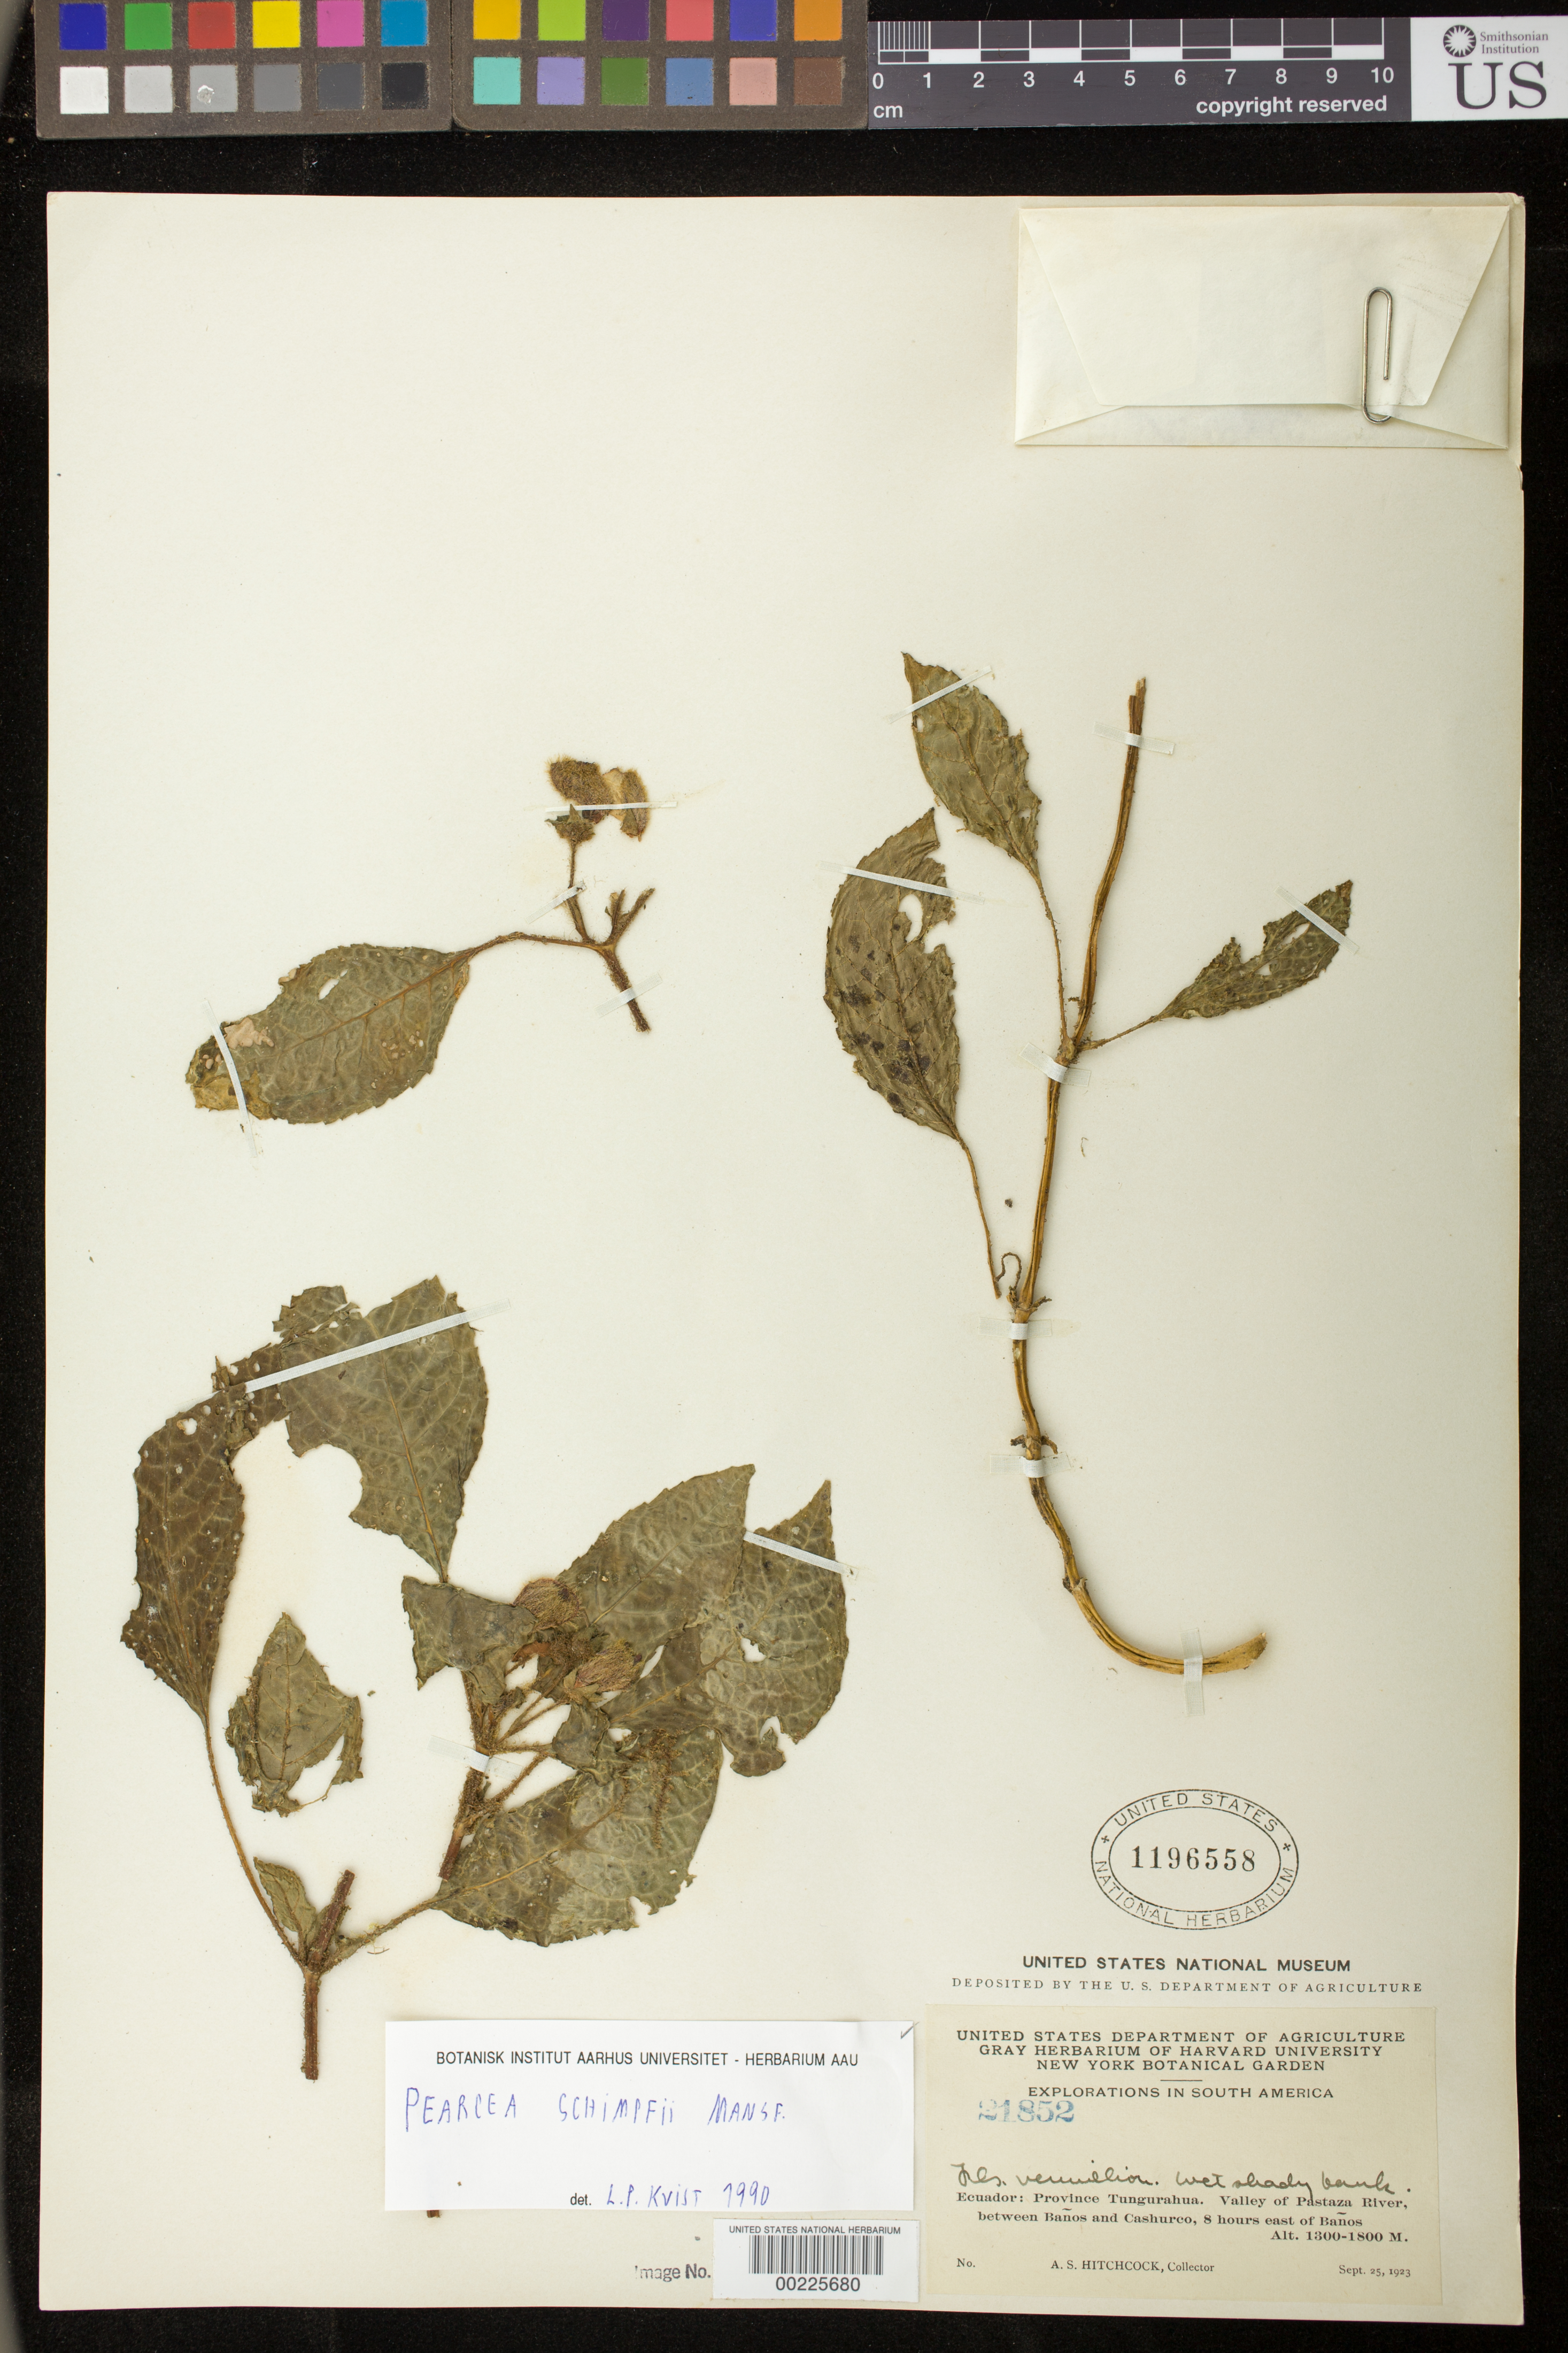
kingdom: Plantae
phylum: Tracheophyta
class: Magnoliopsida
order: Lamiales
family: Gesneriaceae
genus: Pearcea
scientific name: Pearcea schimpfii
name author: Mansf.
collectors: A. S. Hitchcock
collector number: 21852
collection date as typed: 25 Sep 1923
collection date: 1923-09-25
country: Ecuador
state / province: Tungurahua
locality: Valley of Pastaza River, between Baños and Cashurco, 8 hrs E of Baños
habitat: Wet shady banks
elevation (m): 1300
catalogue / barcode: US 1196558